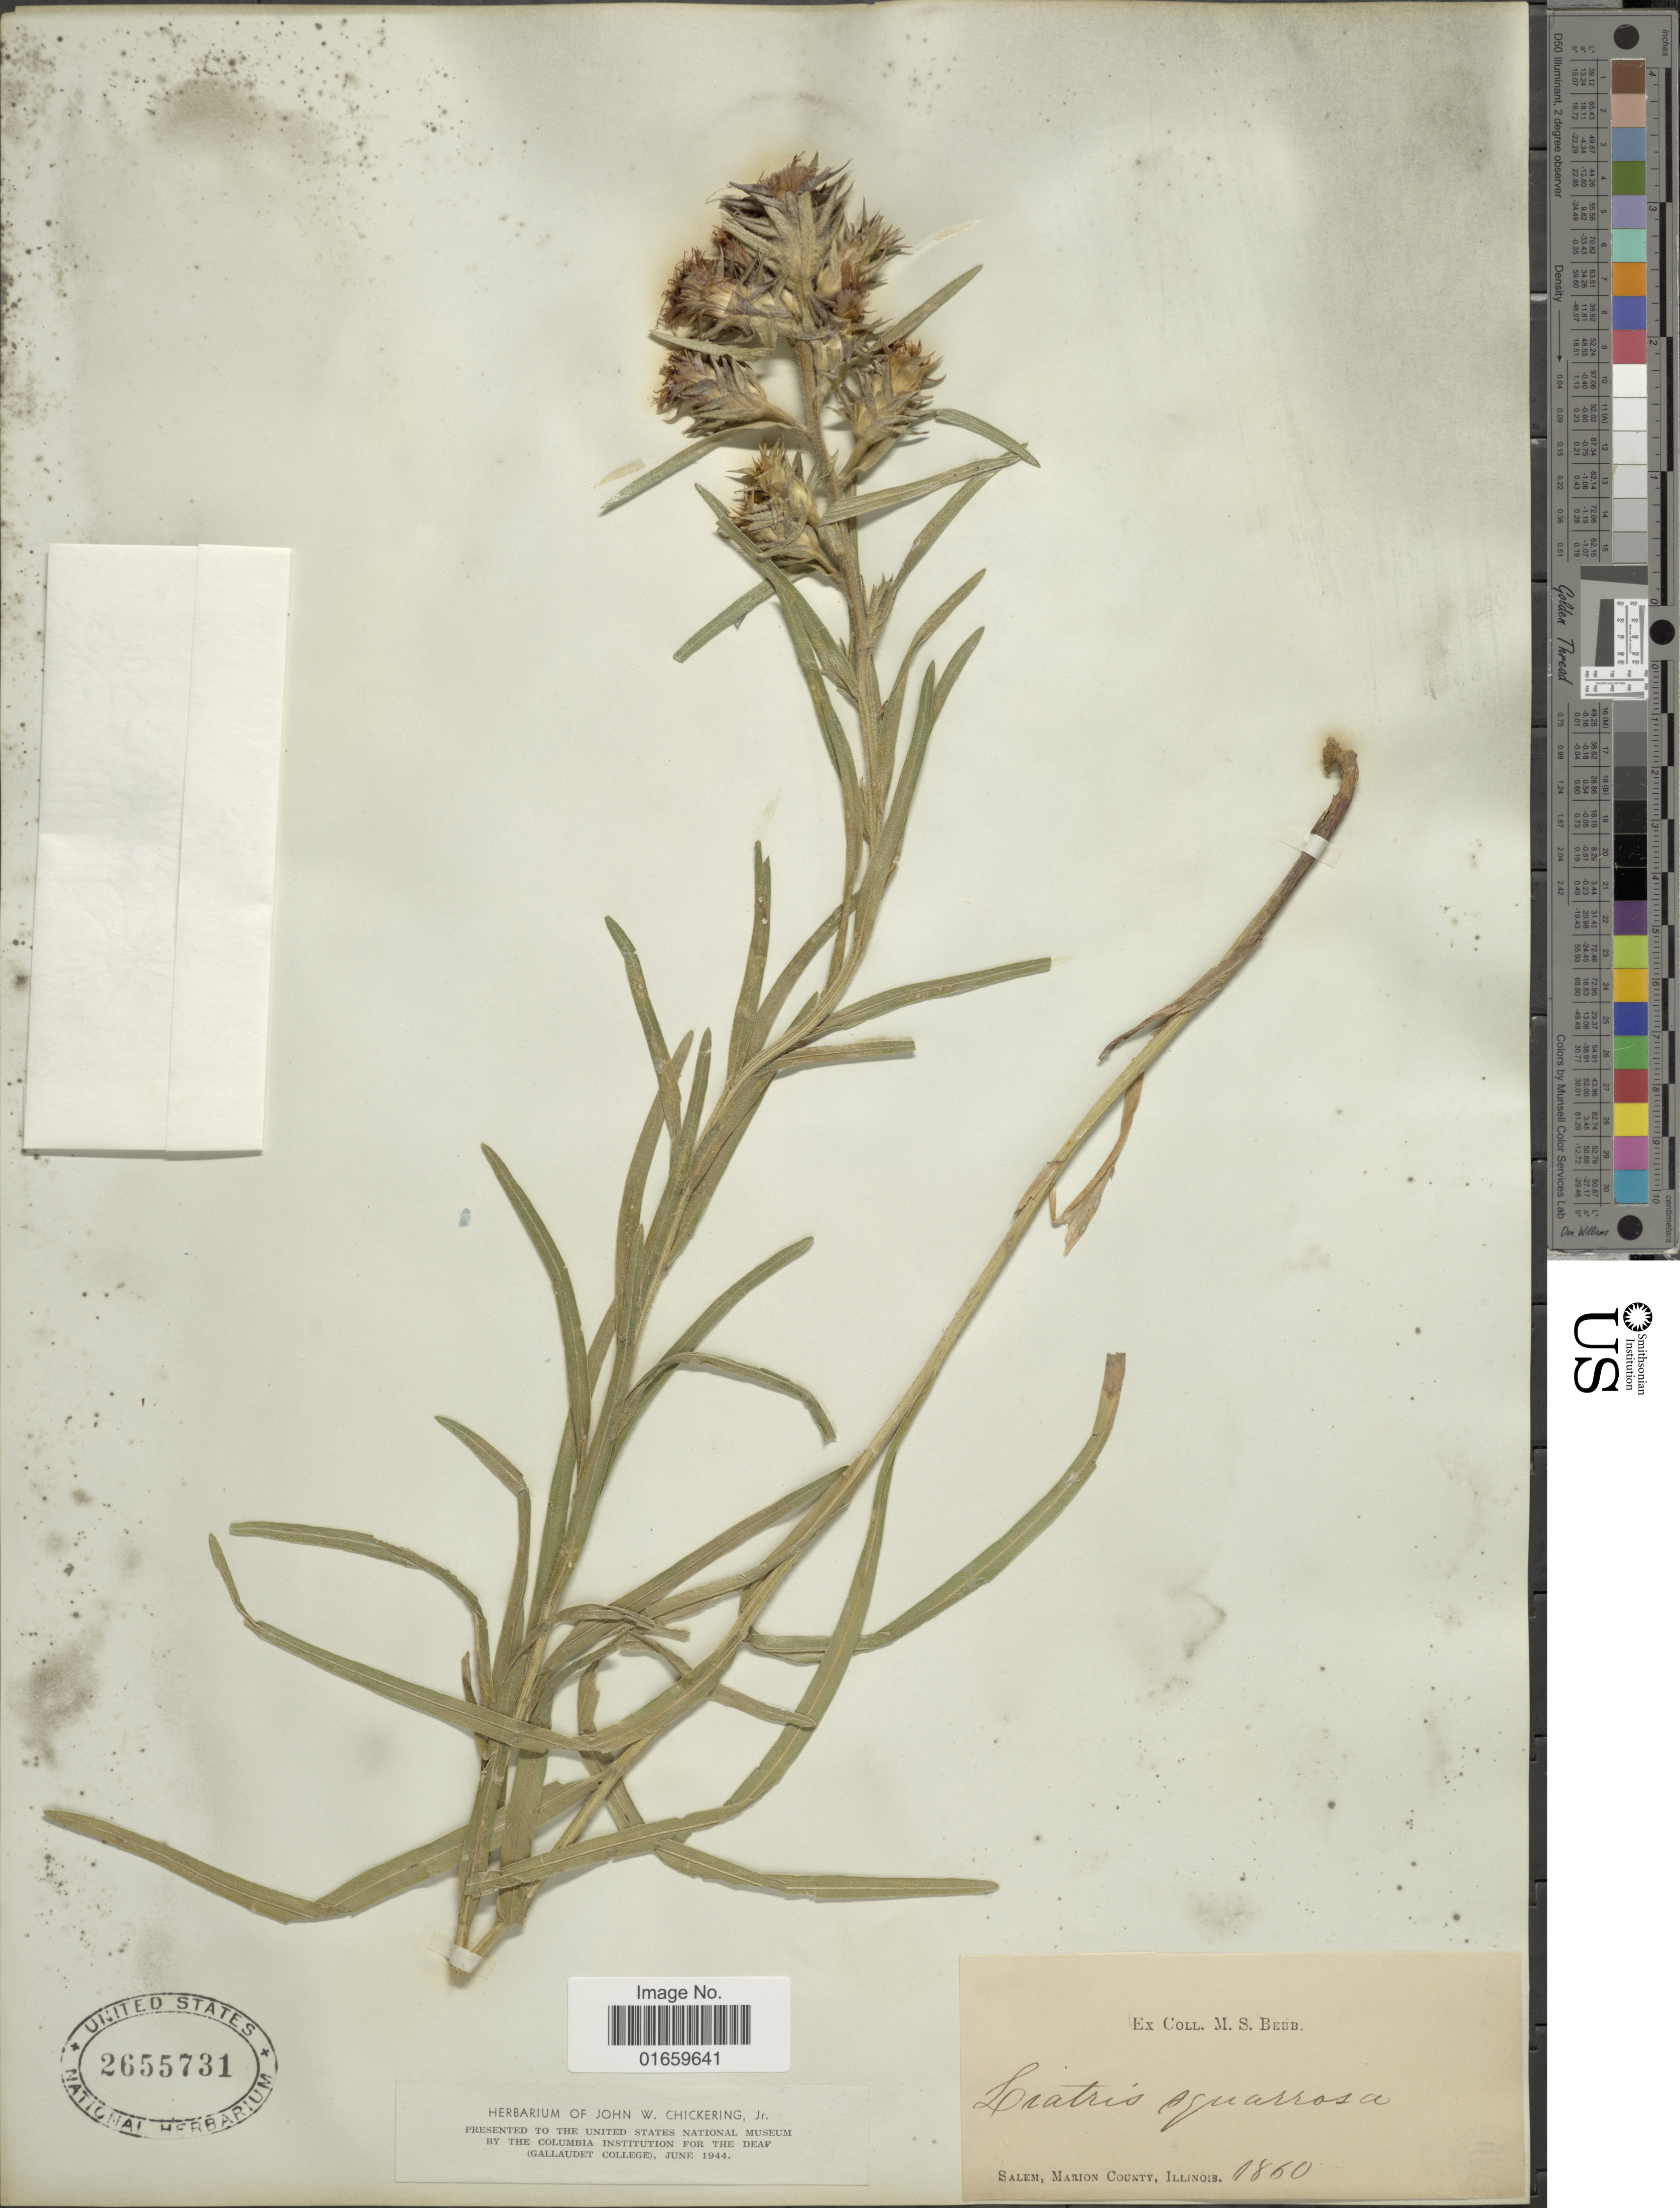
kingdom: Plantae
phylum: Tracheophyta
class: Magnoliopsida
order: Asterales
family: Asteraceae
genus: Liatris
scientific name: Liatris squarrosa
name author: (L.) Michx.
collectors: M. Bebb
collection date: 1860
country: United States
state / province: Illinois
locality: Salem, Marion County, Illinois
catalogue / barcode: US 2655731